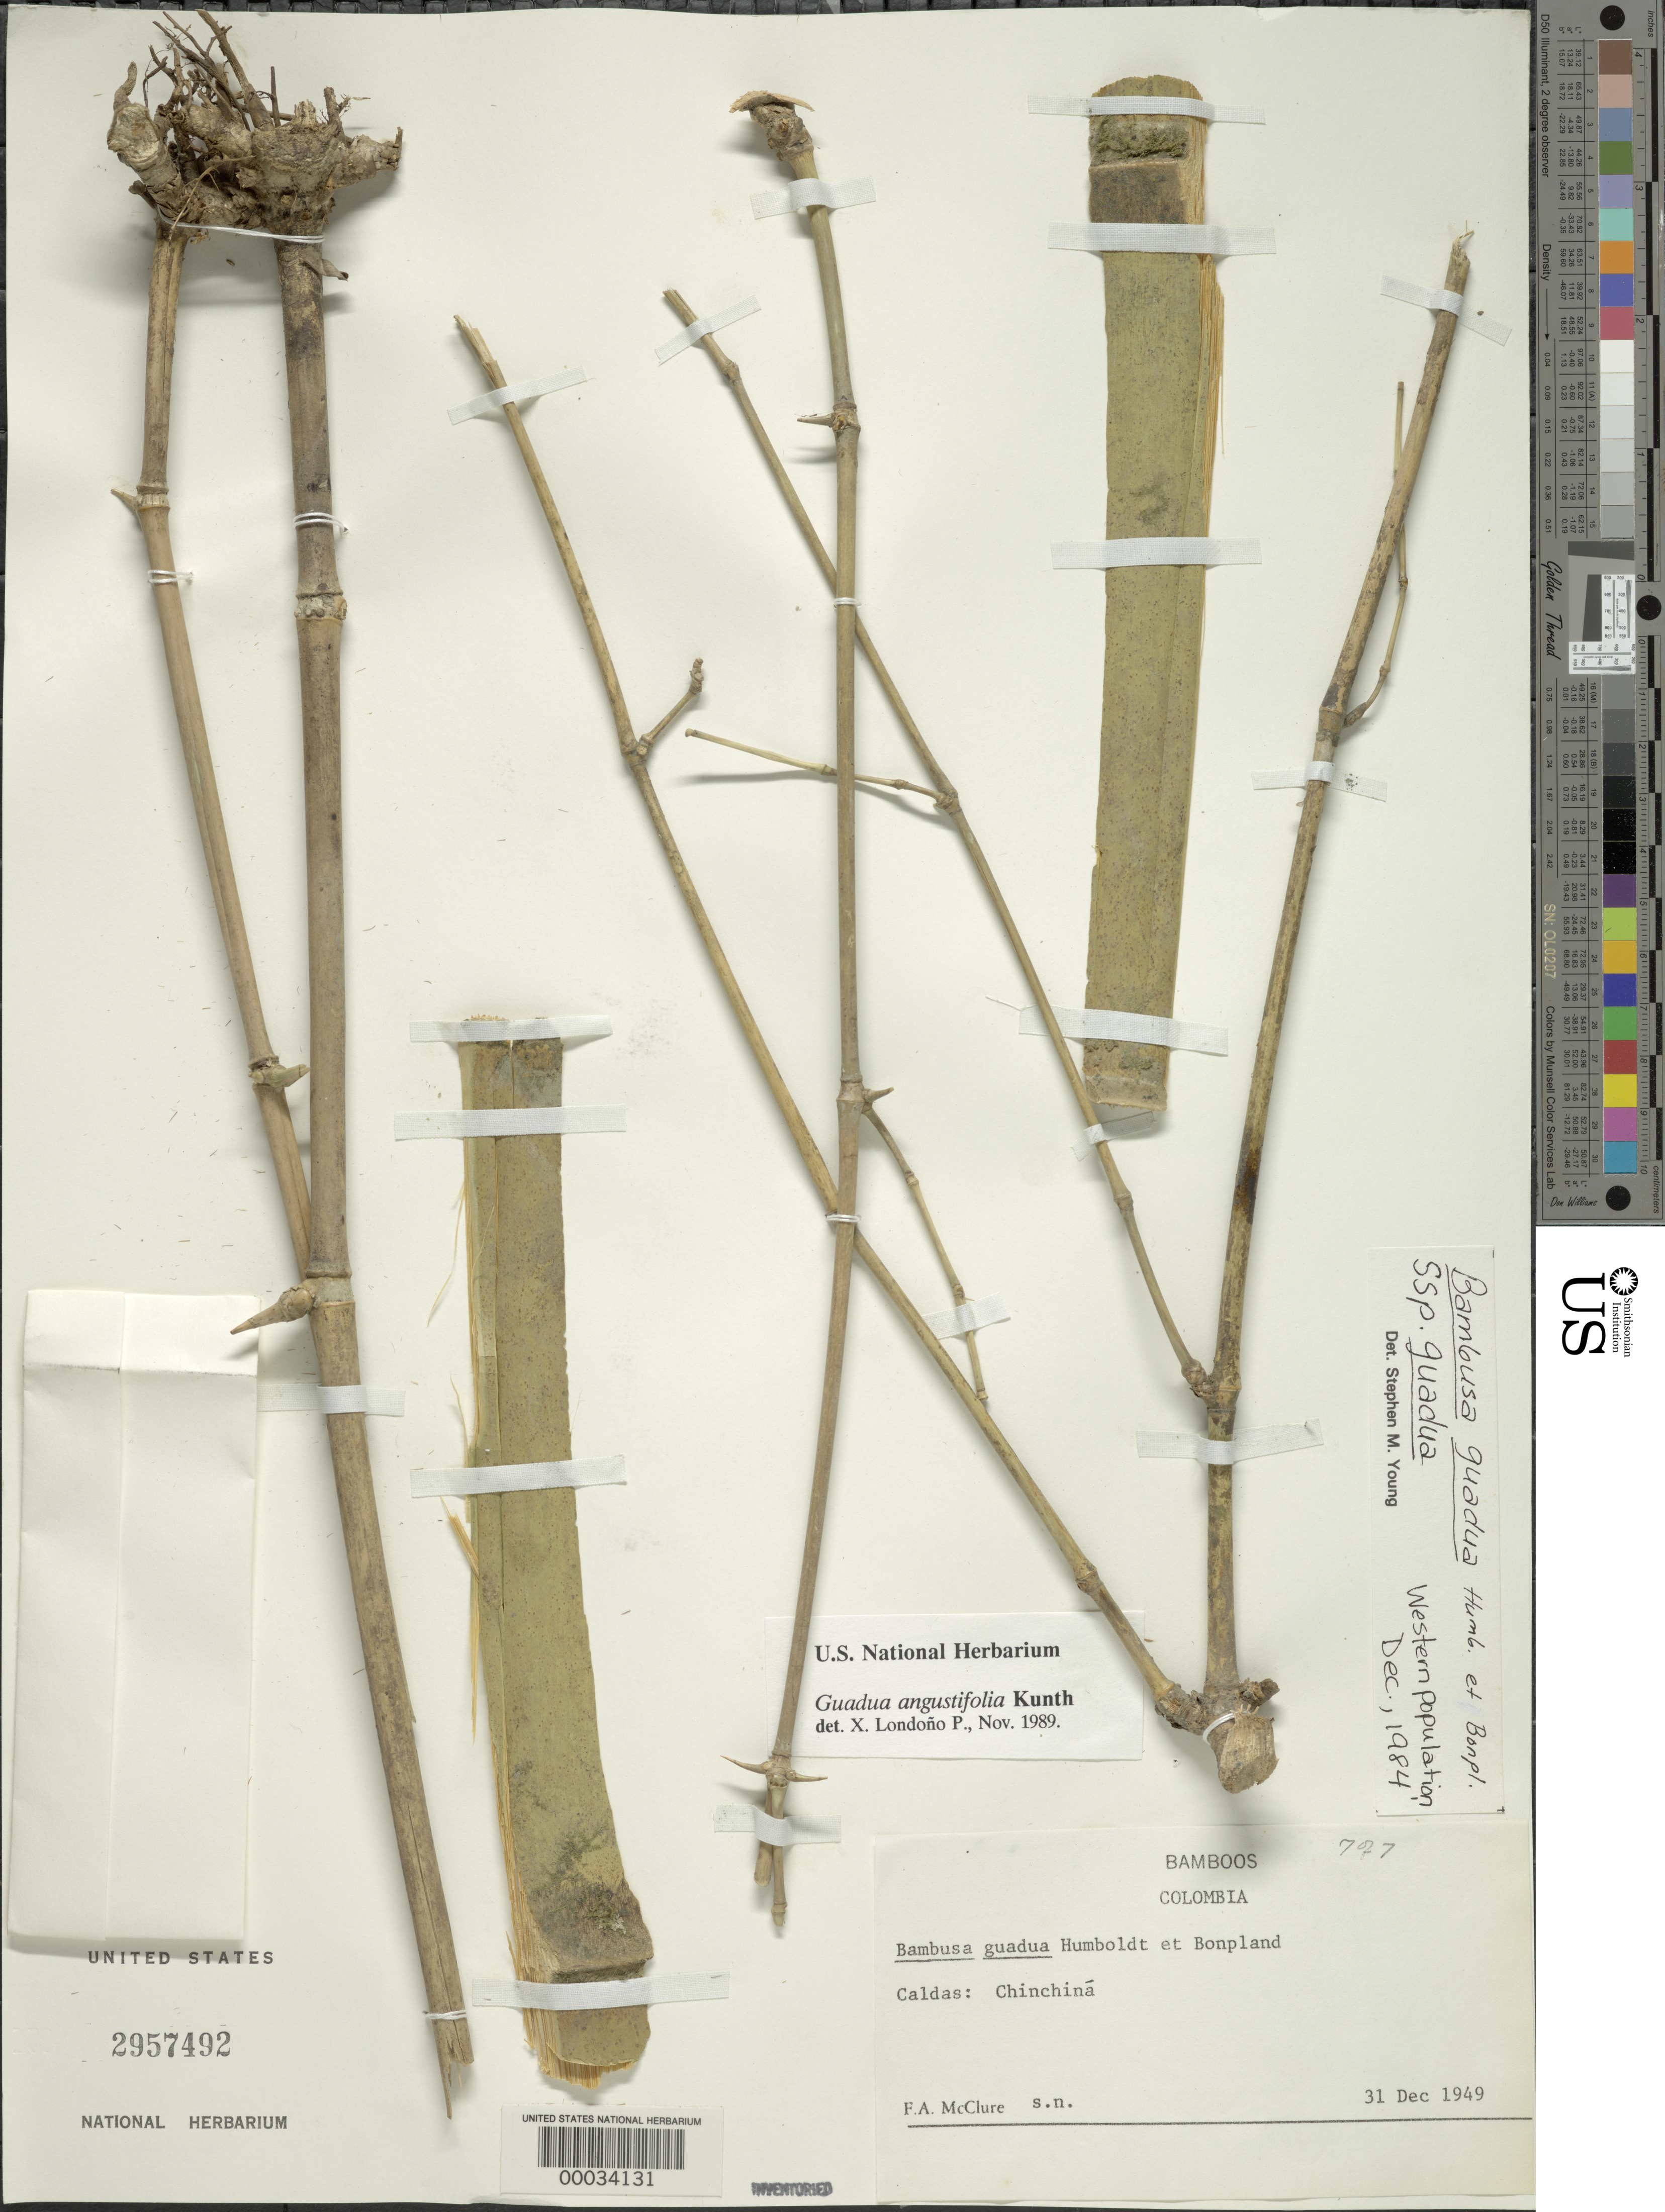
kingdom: Plantae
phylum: Tracheophyta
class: Liliopsida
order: Poales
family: Poaceae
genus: Guadua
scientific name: Guadua angustifolia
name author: Kunth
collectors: F. A. McClure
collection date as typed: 31 Dec 1949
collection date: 1949-12-31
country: Colombia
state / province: Caldas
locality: Chinchina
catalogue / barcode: US 2957492